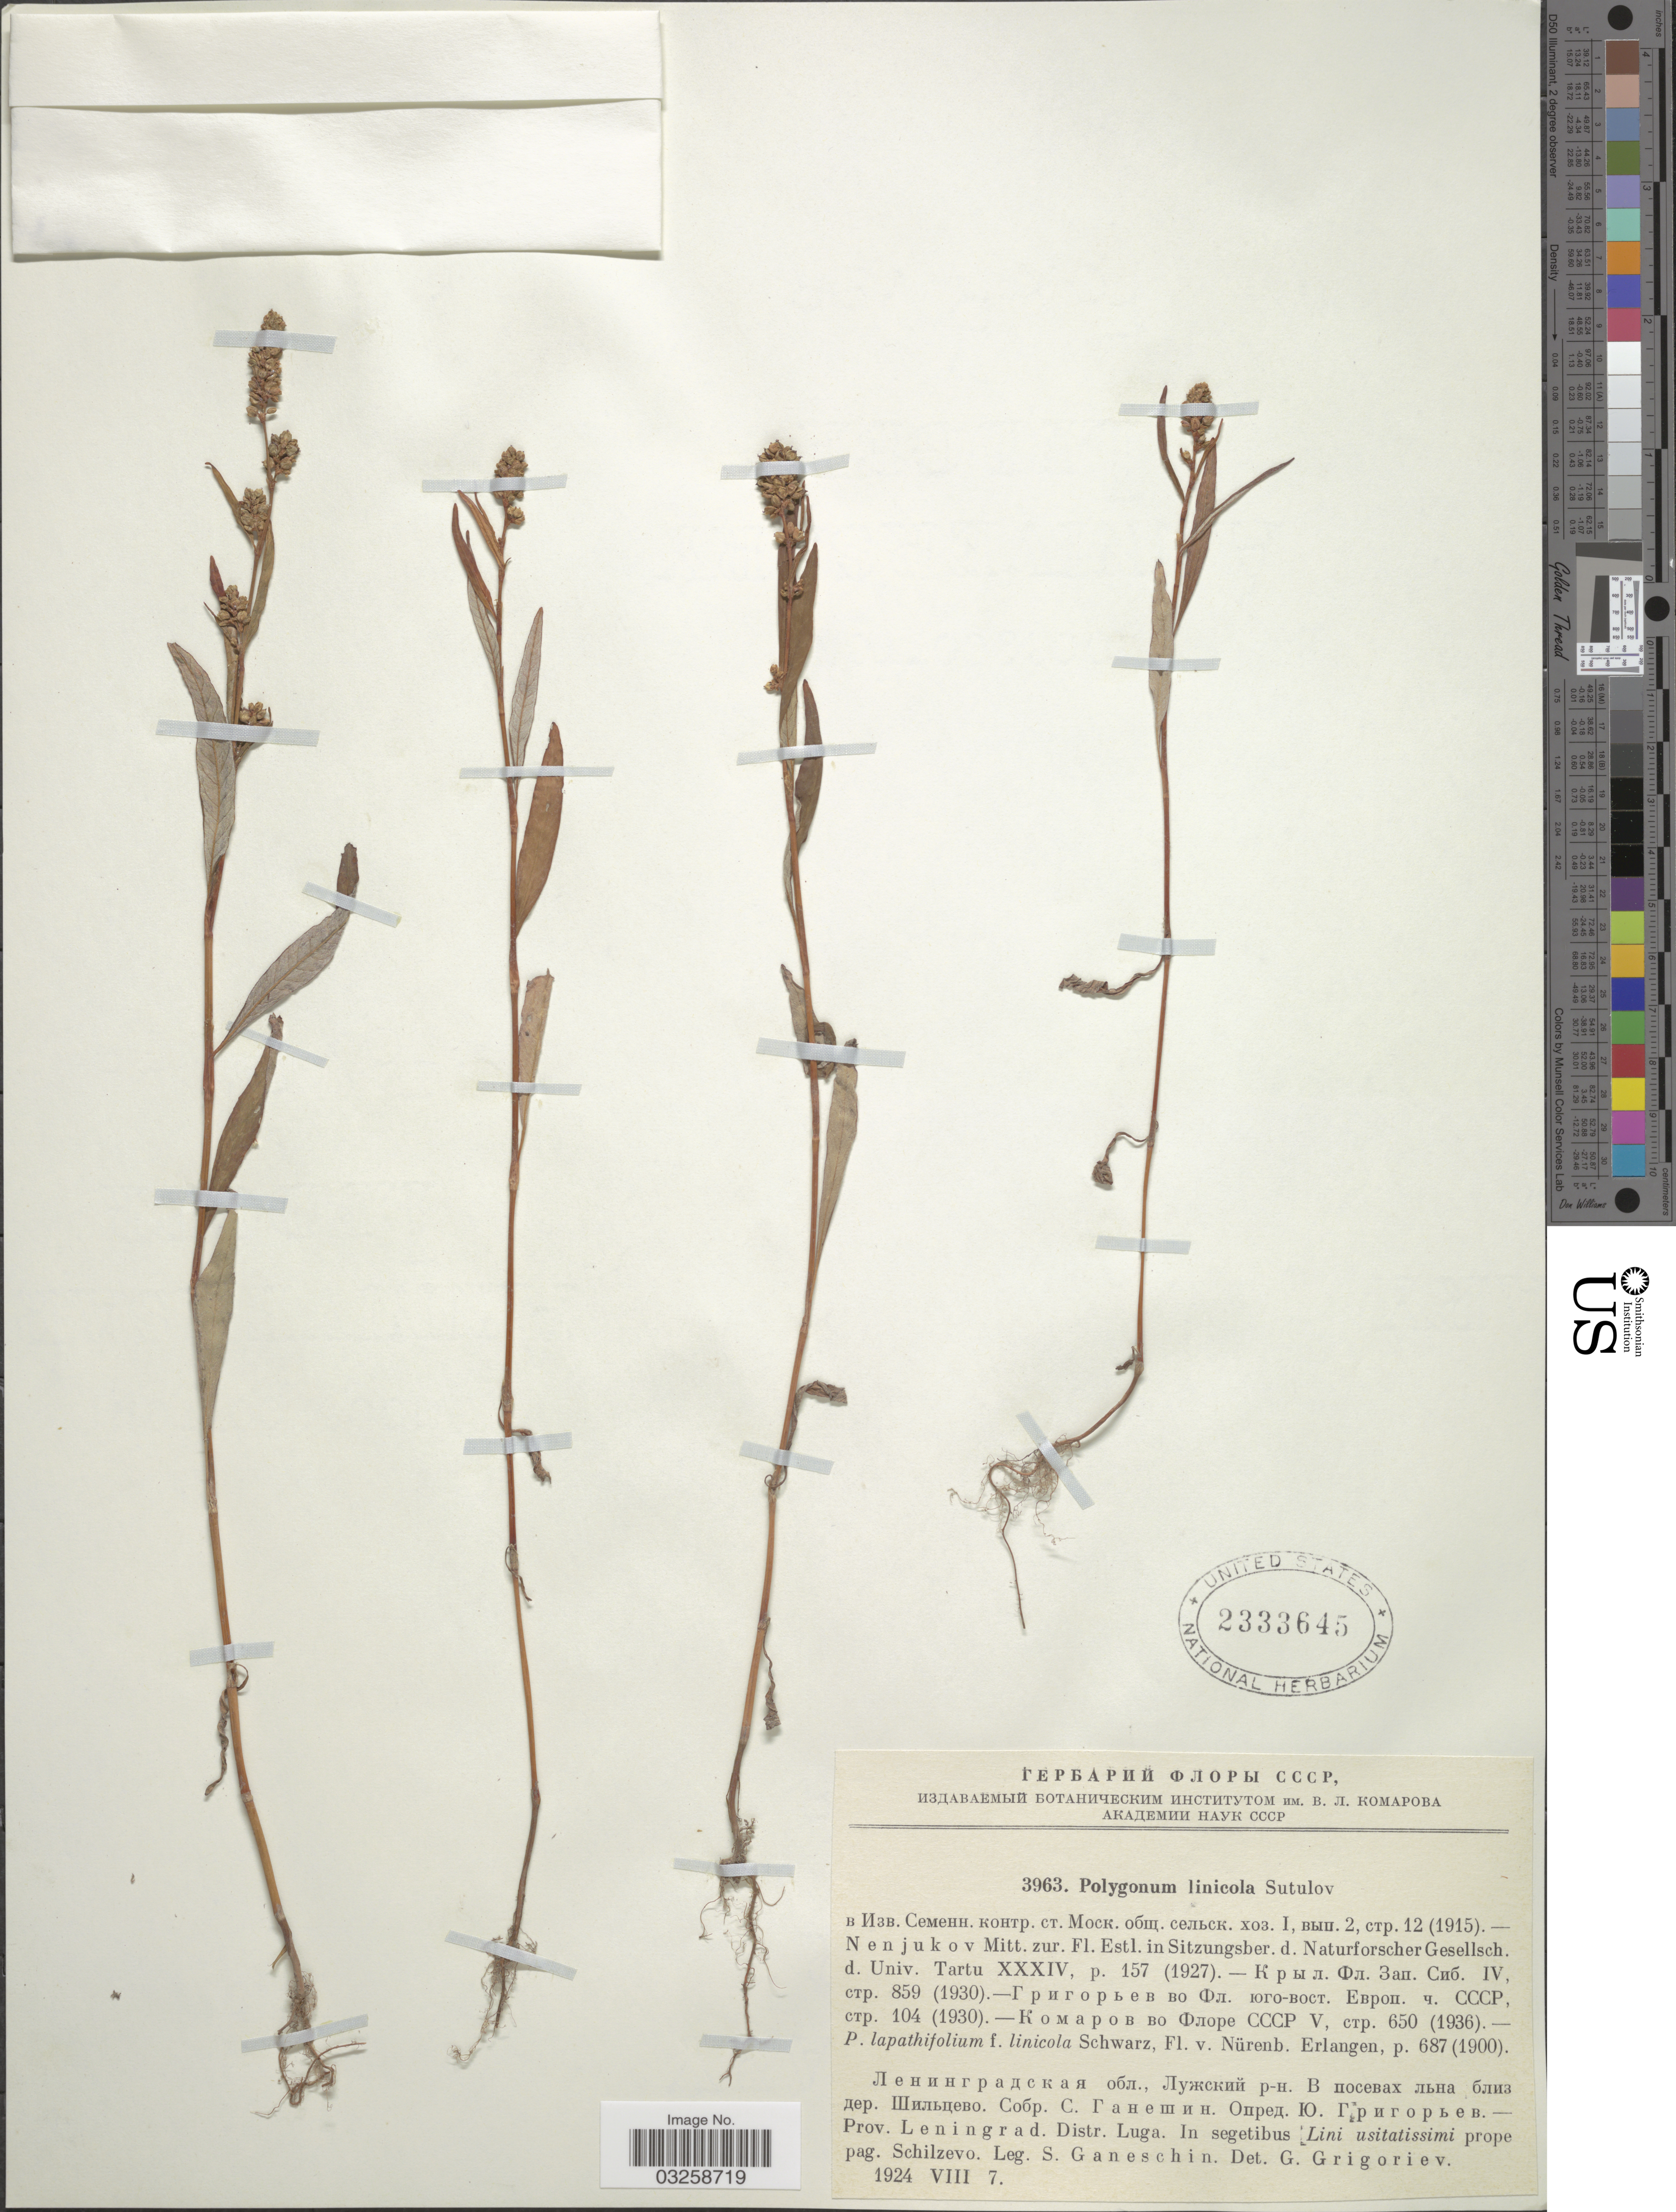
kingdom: Plantae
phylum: Tracheophyta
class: Magnoliopsida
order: Caryophyllales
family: Polygonaceae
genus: Polygonum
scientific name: Polygonum linicola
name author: Sutulov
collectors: S. Ganeschin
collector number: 3963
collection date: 1924-08-07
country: Russian Federation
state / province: Leningrad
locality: Leningrad. Distr. Luga.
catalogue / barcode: US 2333645